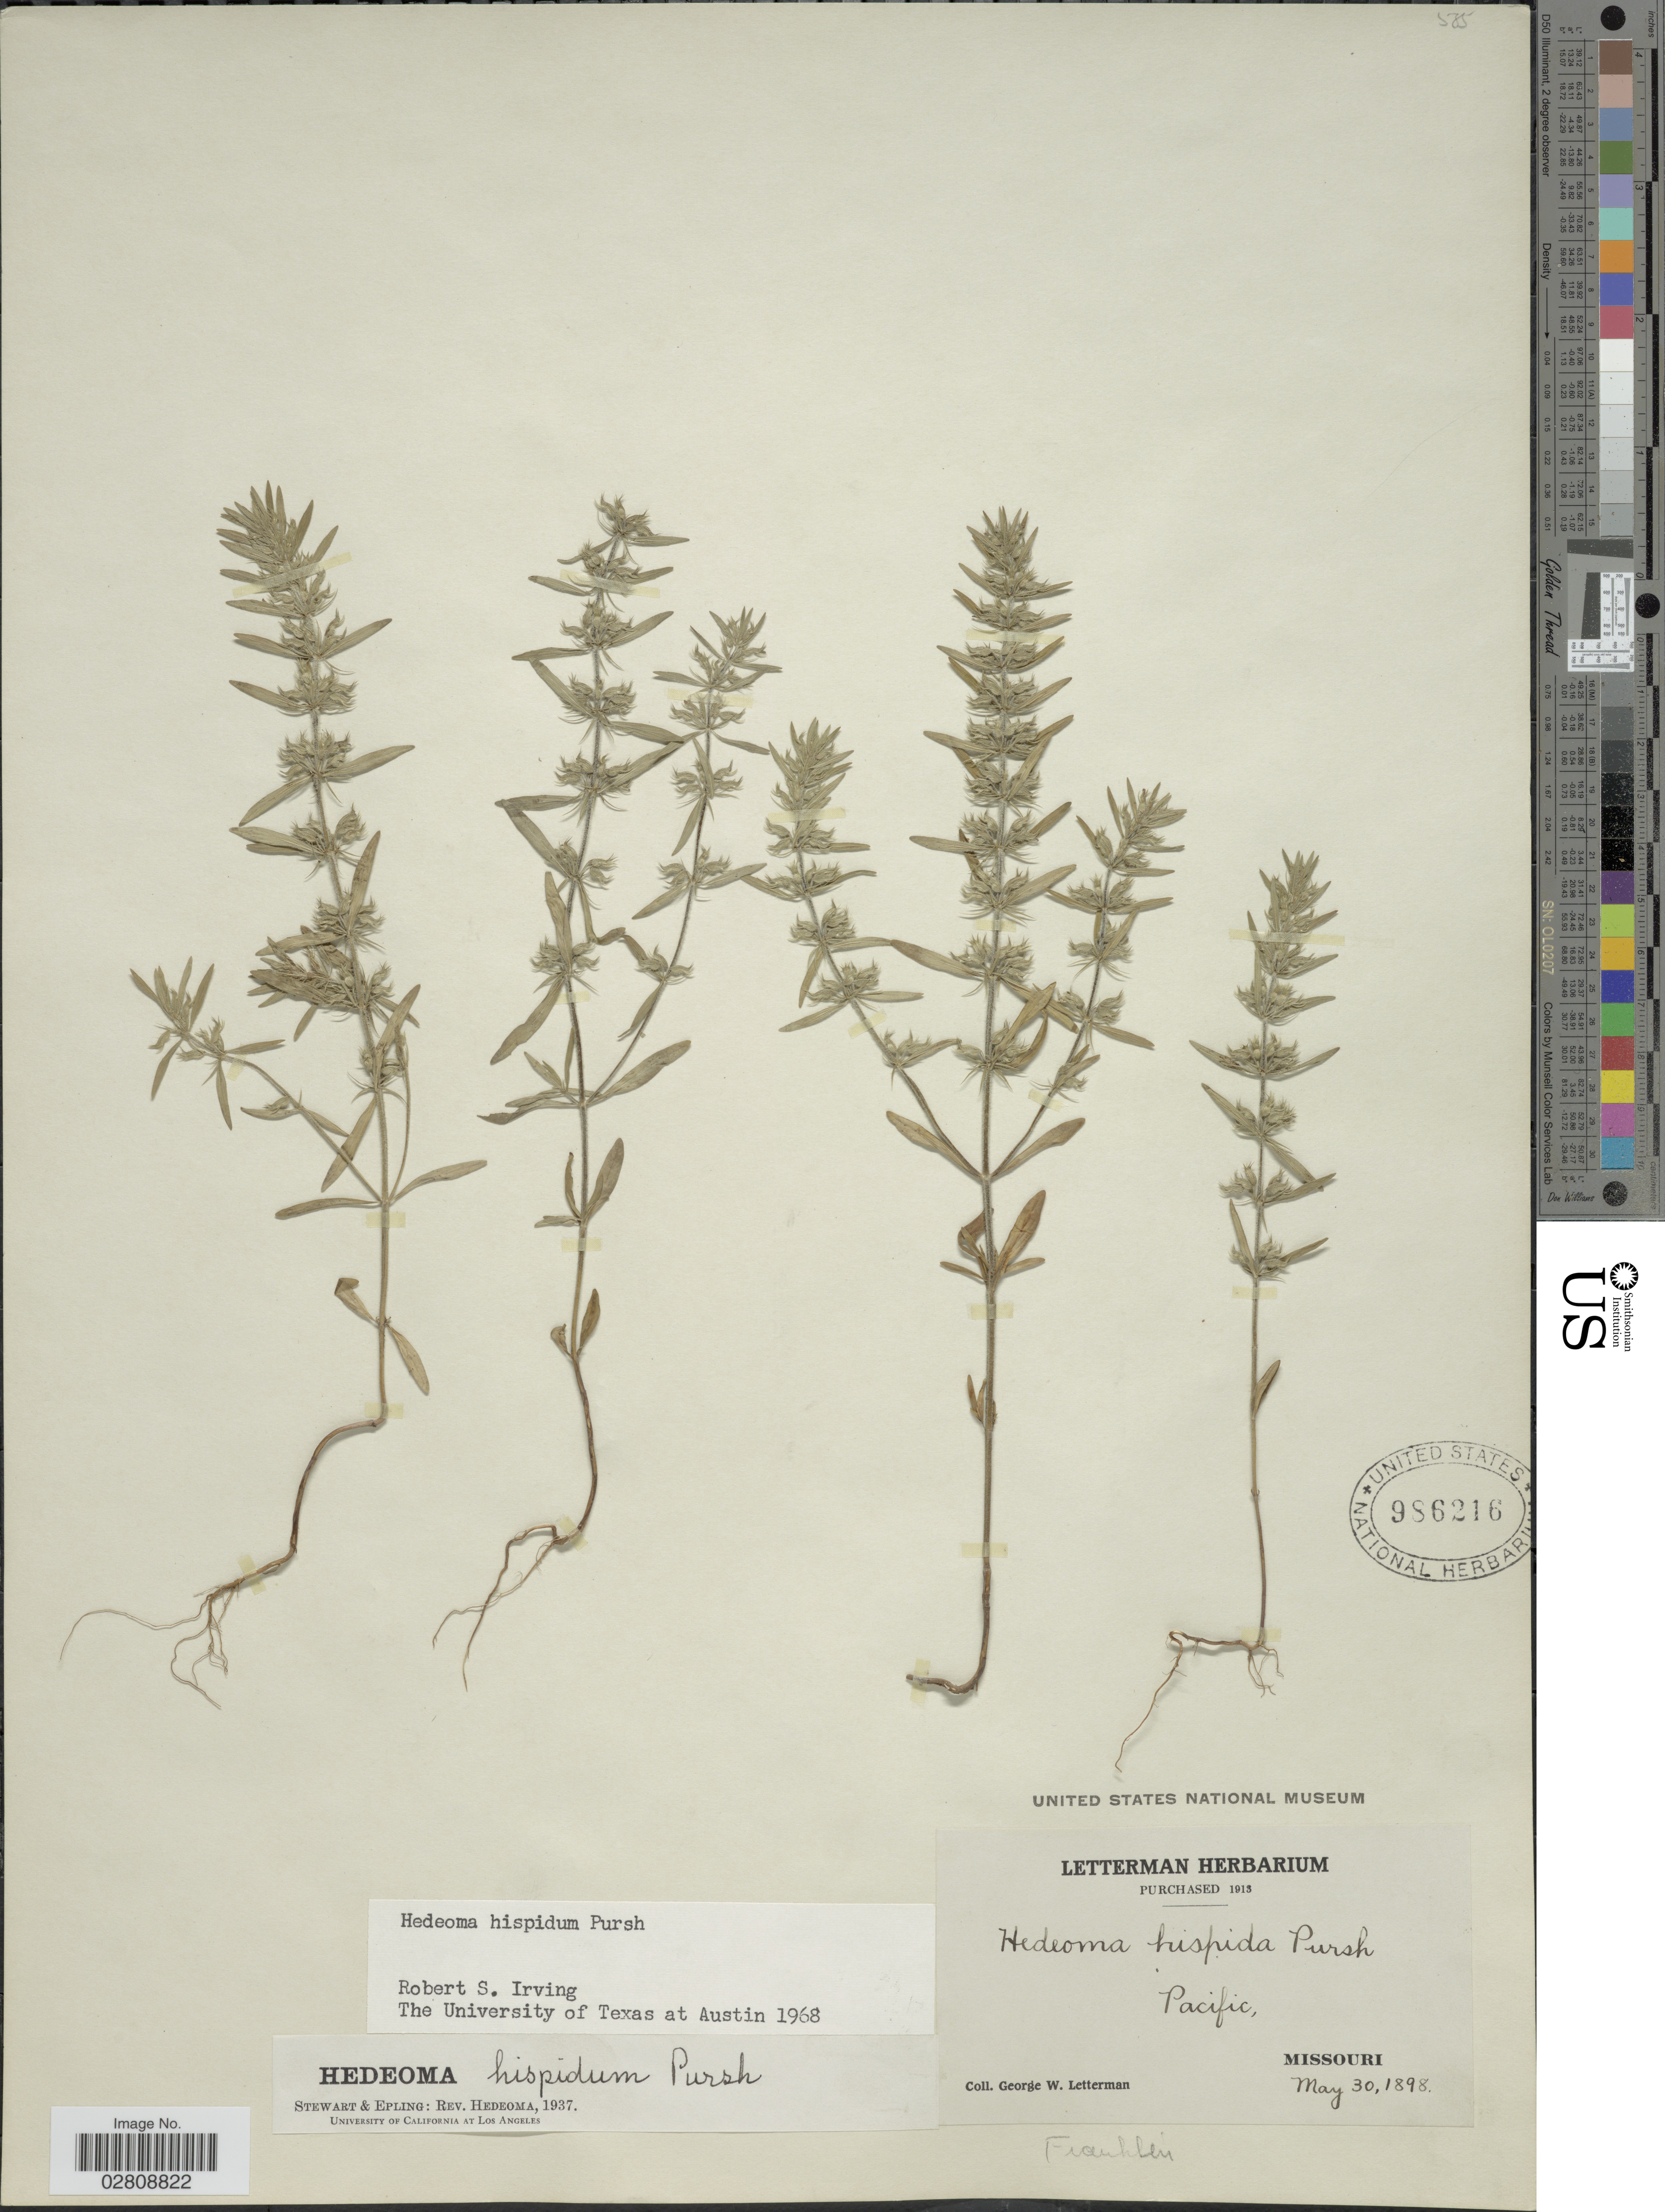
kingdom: Plantae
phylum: Tracheophyta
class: Magnoliopsida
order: Lamiales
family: Lamiaceae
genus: Hedeoma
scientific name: Hedeoma hispida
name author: Pursh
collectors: G. W. Letterman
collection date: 1898-05-30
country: United States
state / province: Missouri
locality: Pacific. Franklin.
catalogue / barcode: US 986216